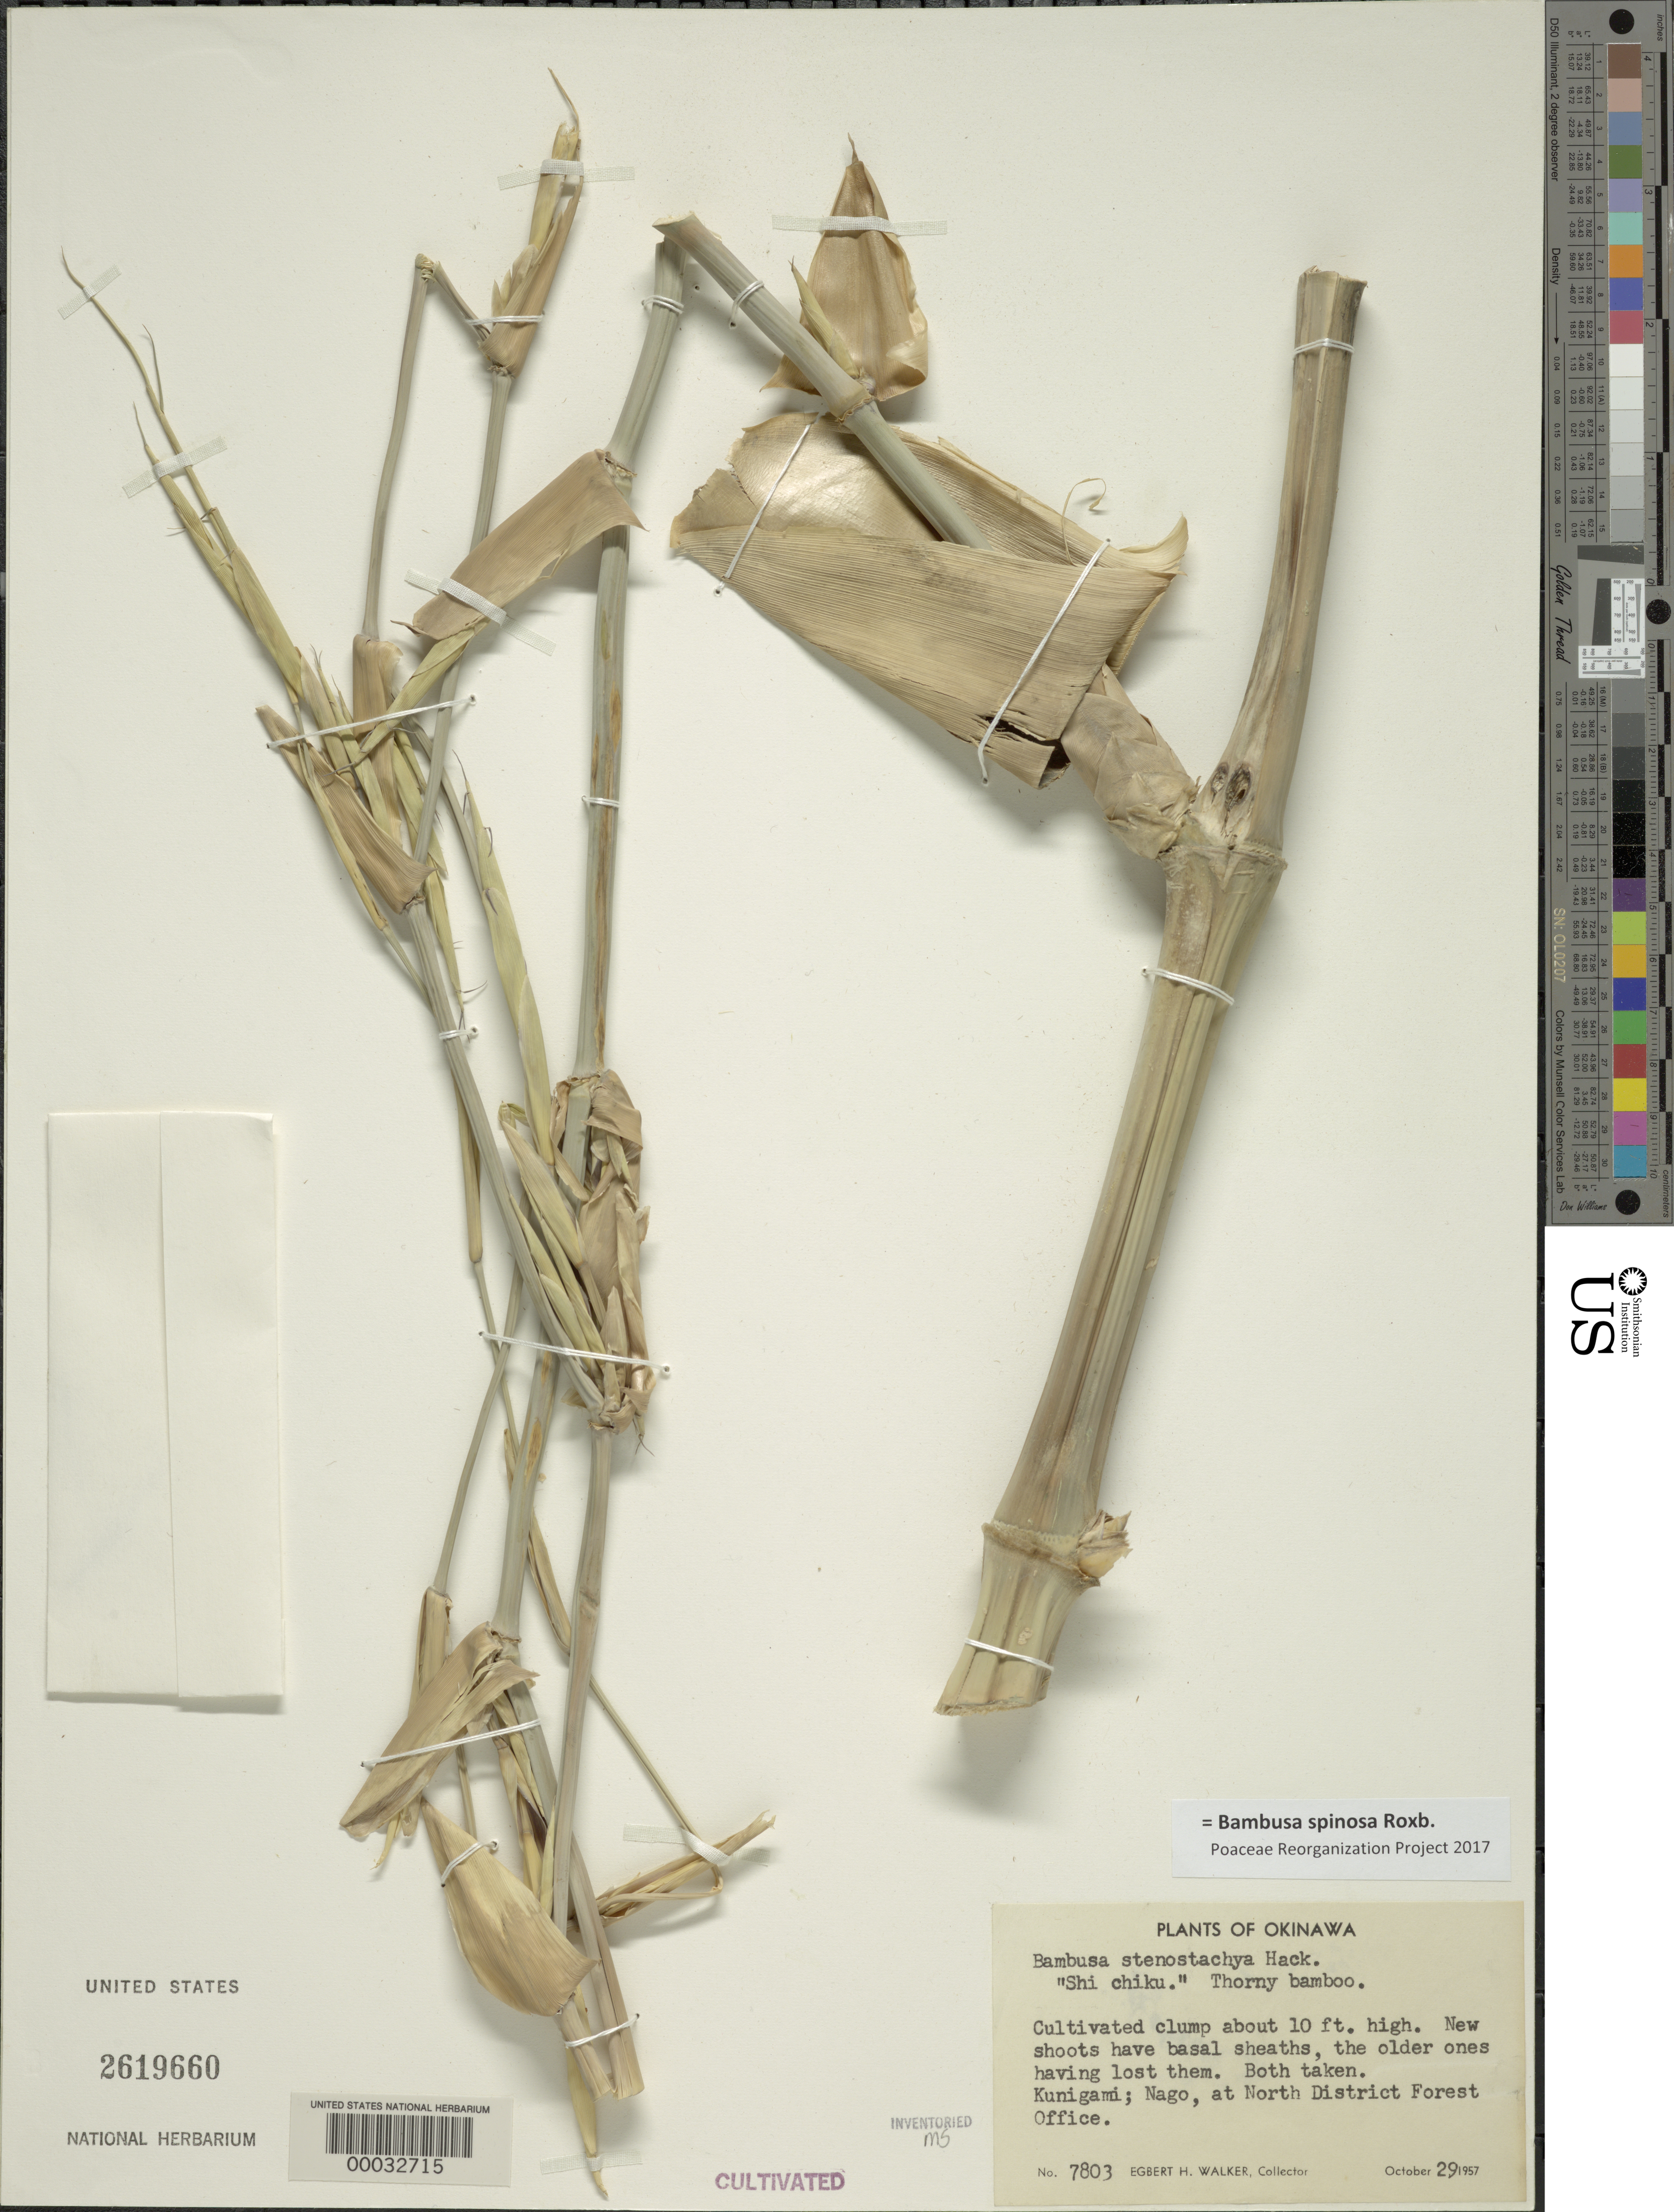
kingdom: Plantae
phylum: Tracheophyta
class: Liliopsida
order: Poales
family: Poaceae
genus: Bambusa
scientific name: Bambusa spinosa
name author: Roxb.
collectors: E. H. Walker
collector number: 7803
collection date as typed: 29 Oct 1957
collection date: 1957-10-29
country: Japan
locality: Kunigami, nago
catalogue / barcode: US 2619660